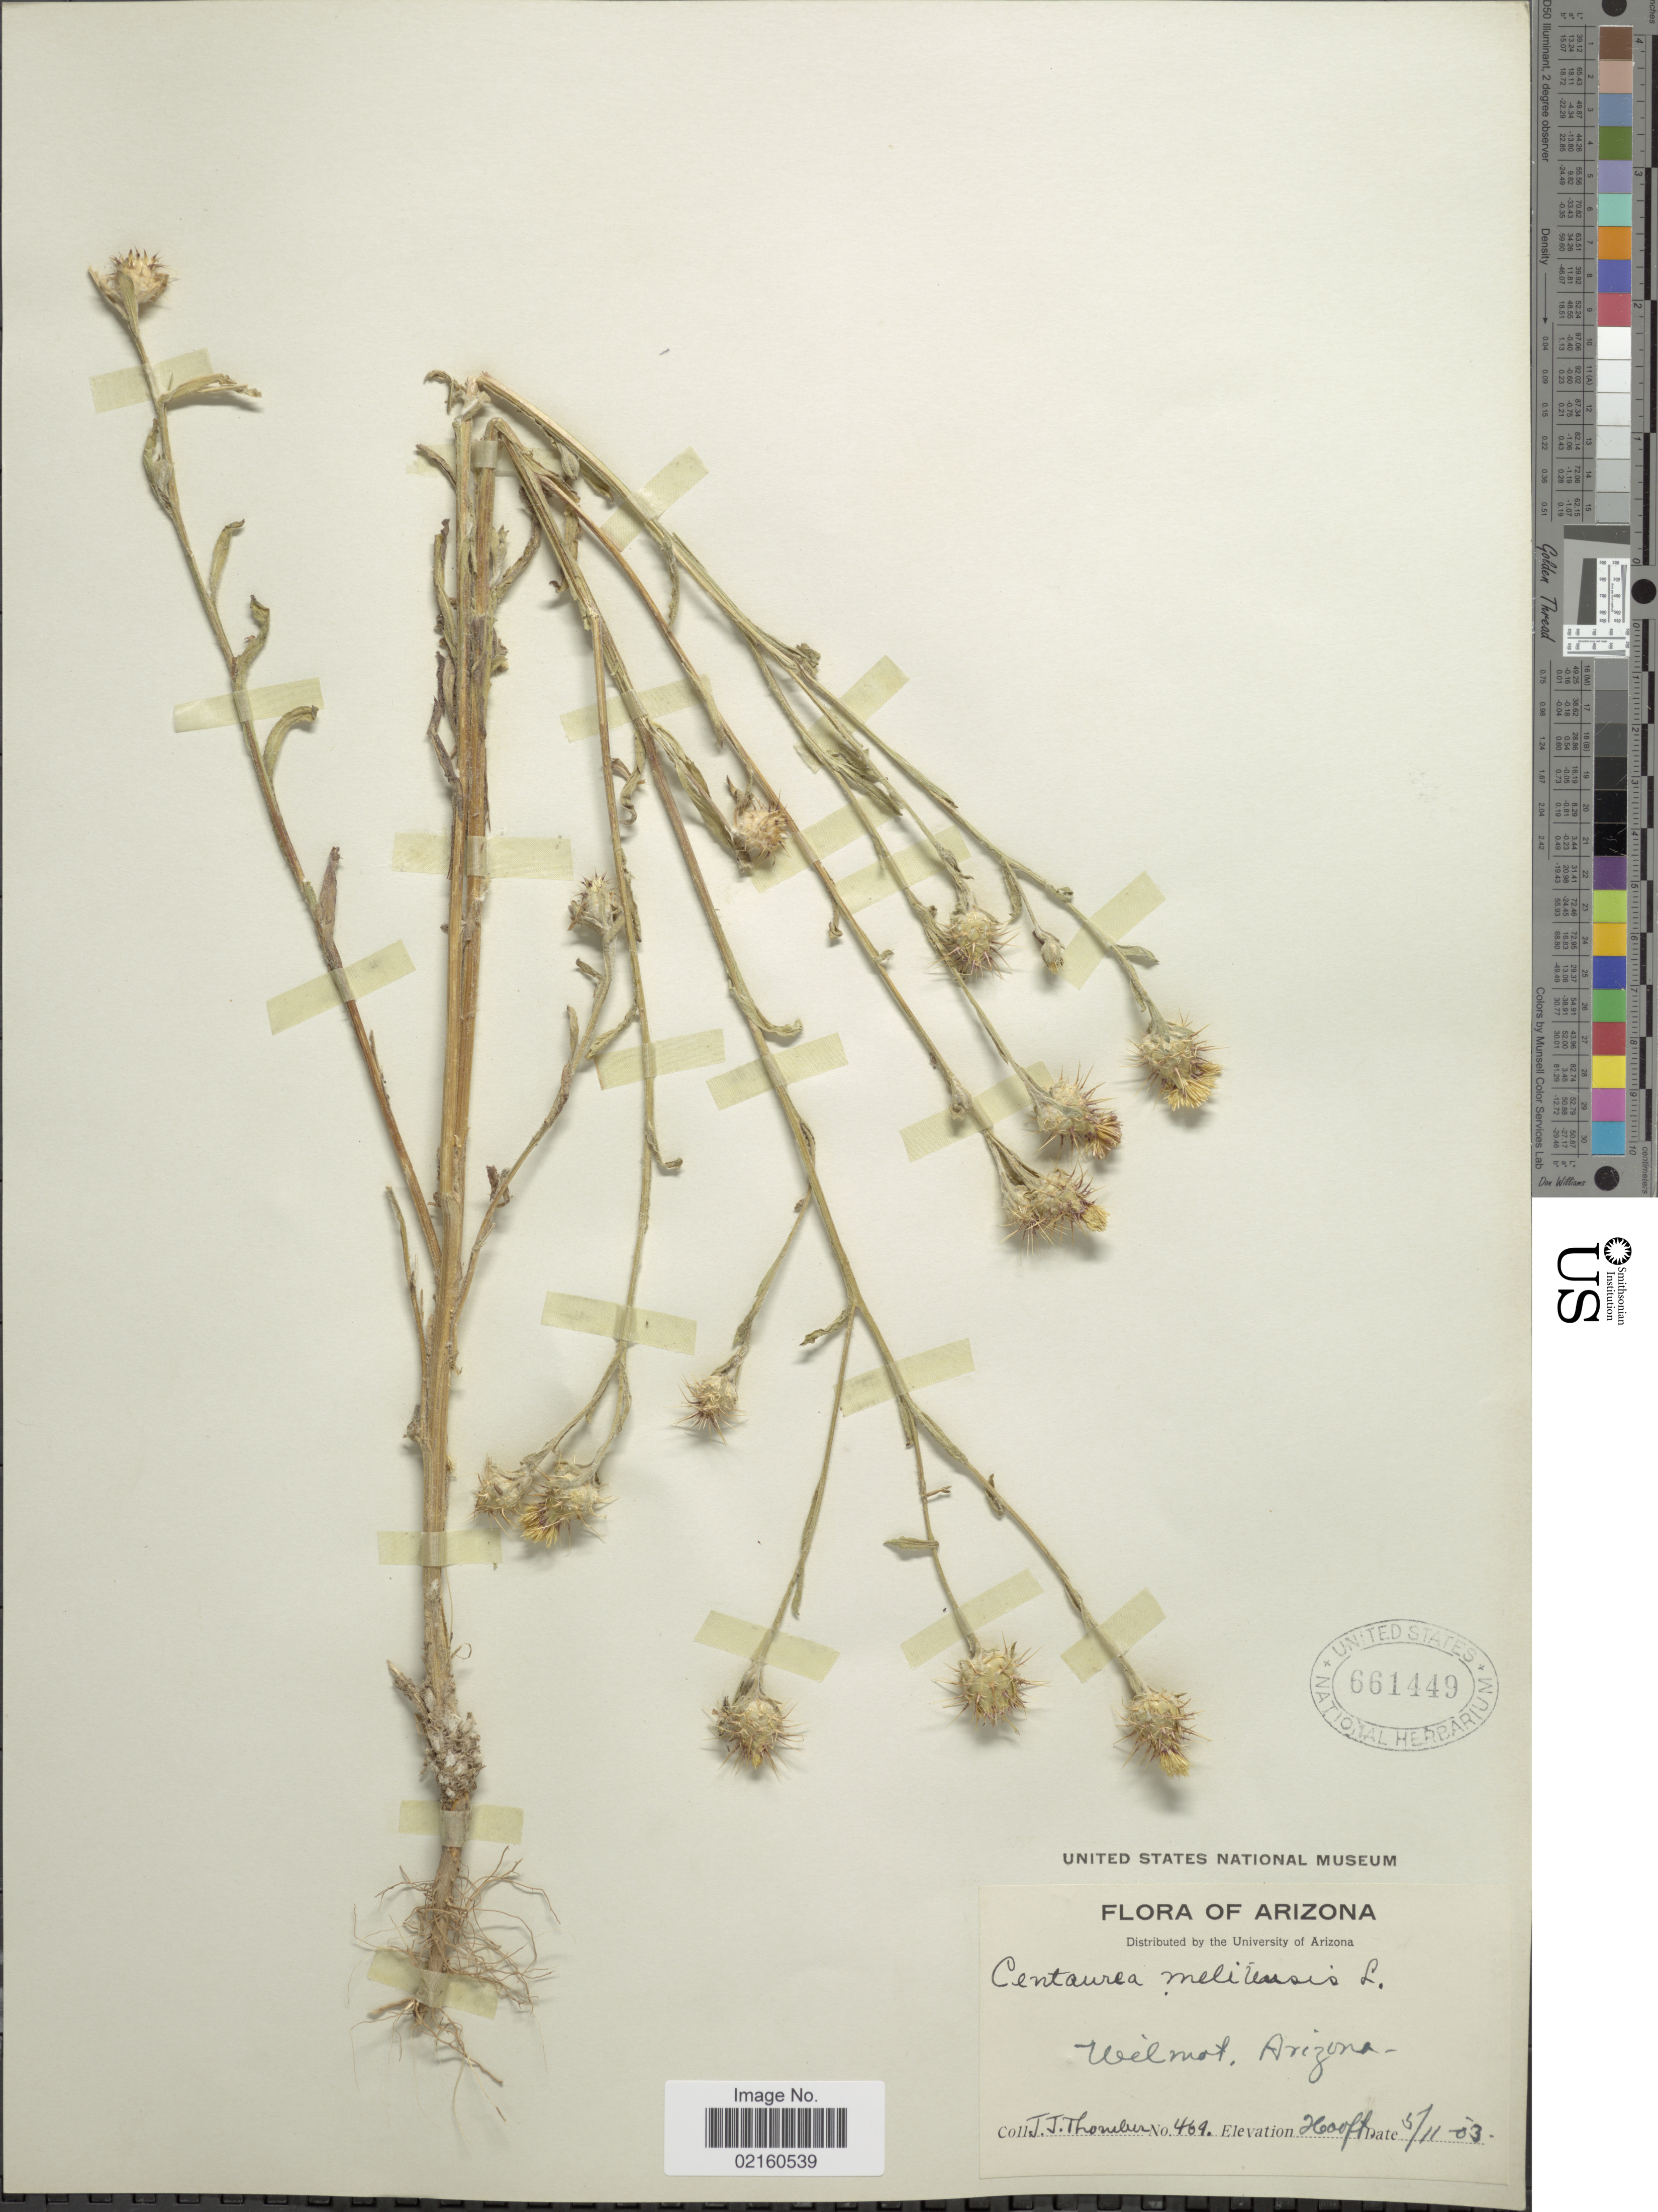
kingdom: Plantae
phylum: Tracheophyta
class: Magnoliopsida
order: Asterales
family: Asteraceae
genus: Centaurea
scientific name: Centaurea melitensis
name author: L.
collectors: J. Thornber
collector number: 469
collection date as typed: Transcribed d/m/y: 11/5/3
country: United States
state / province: Arizona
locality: Wilmot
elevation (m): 792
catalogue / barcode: US 661449